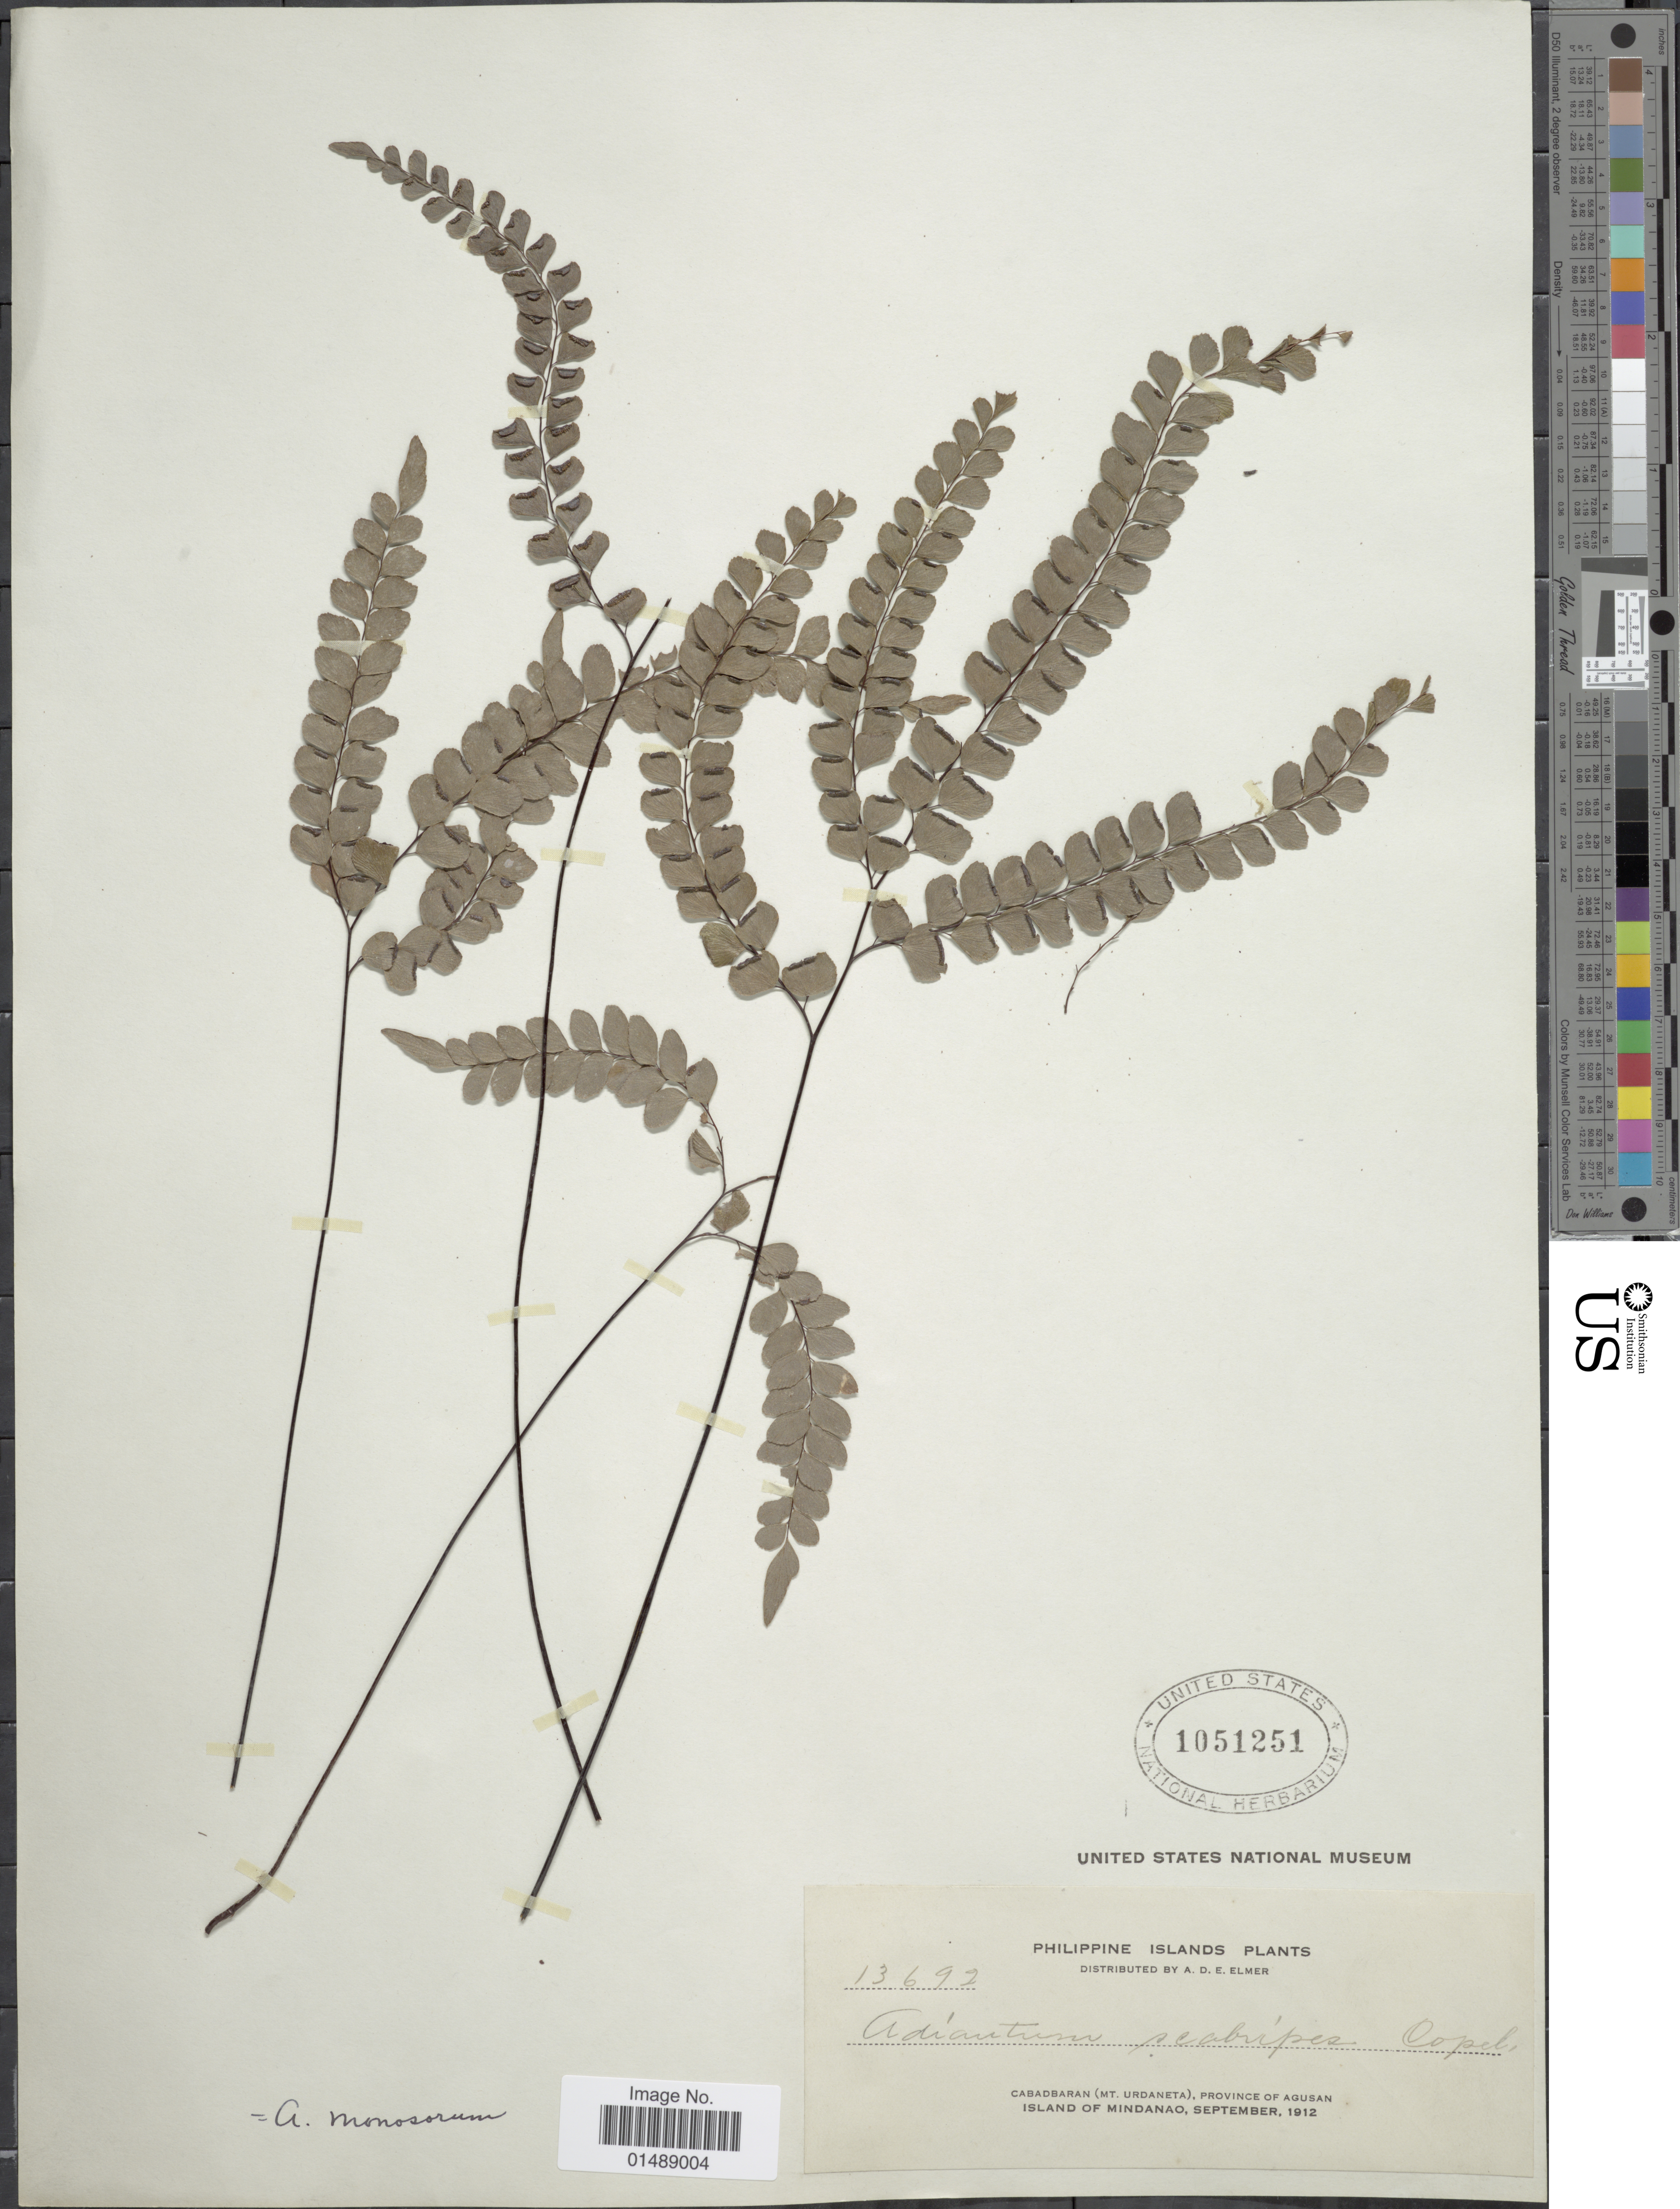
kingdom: Plantae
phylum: Tracheophyta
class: Polypodiopsida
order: Polypodiales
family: Pteridaceae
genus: Adiantum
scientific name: Adiantum monosorum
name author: Baker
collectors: A. D. E. Elmer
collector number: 13692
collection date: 1912-09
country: Philippines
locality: Philippine Island Plants, Cabadbaran (MT. Urdaneta), Province of Agusan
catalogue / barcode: US 1051251